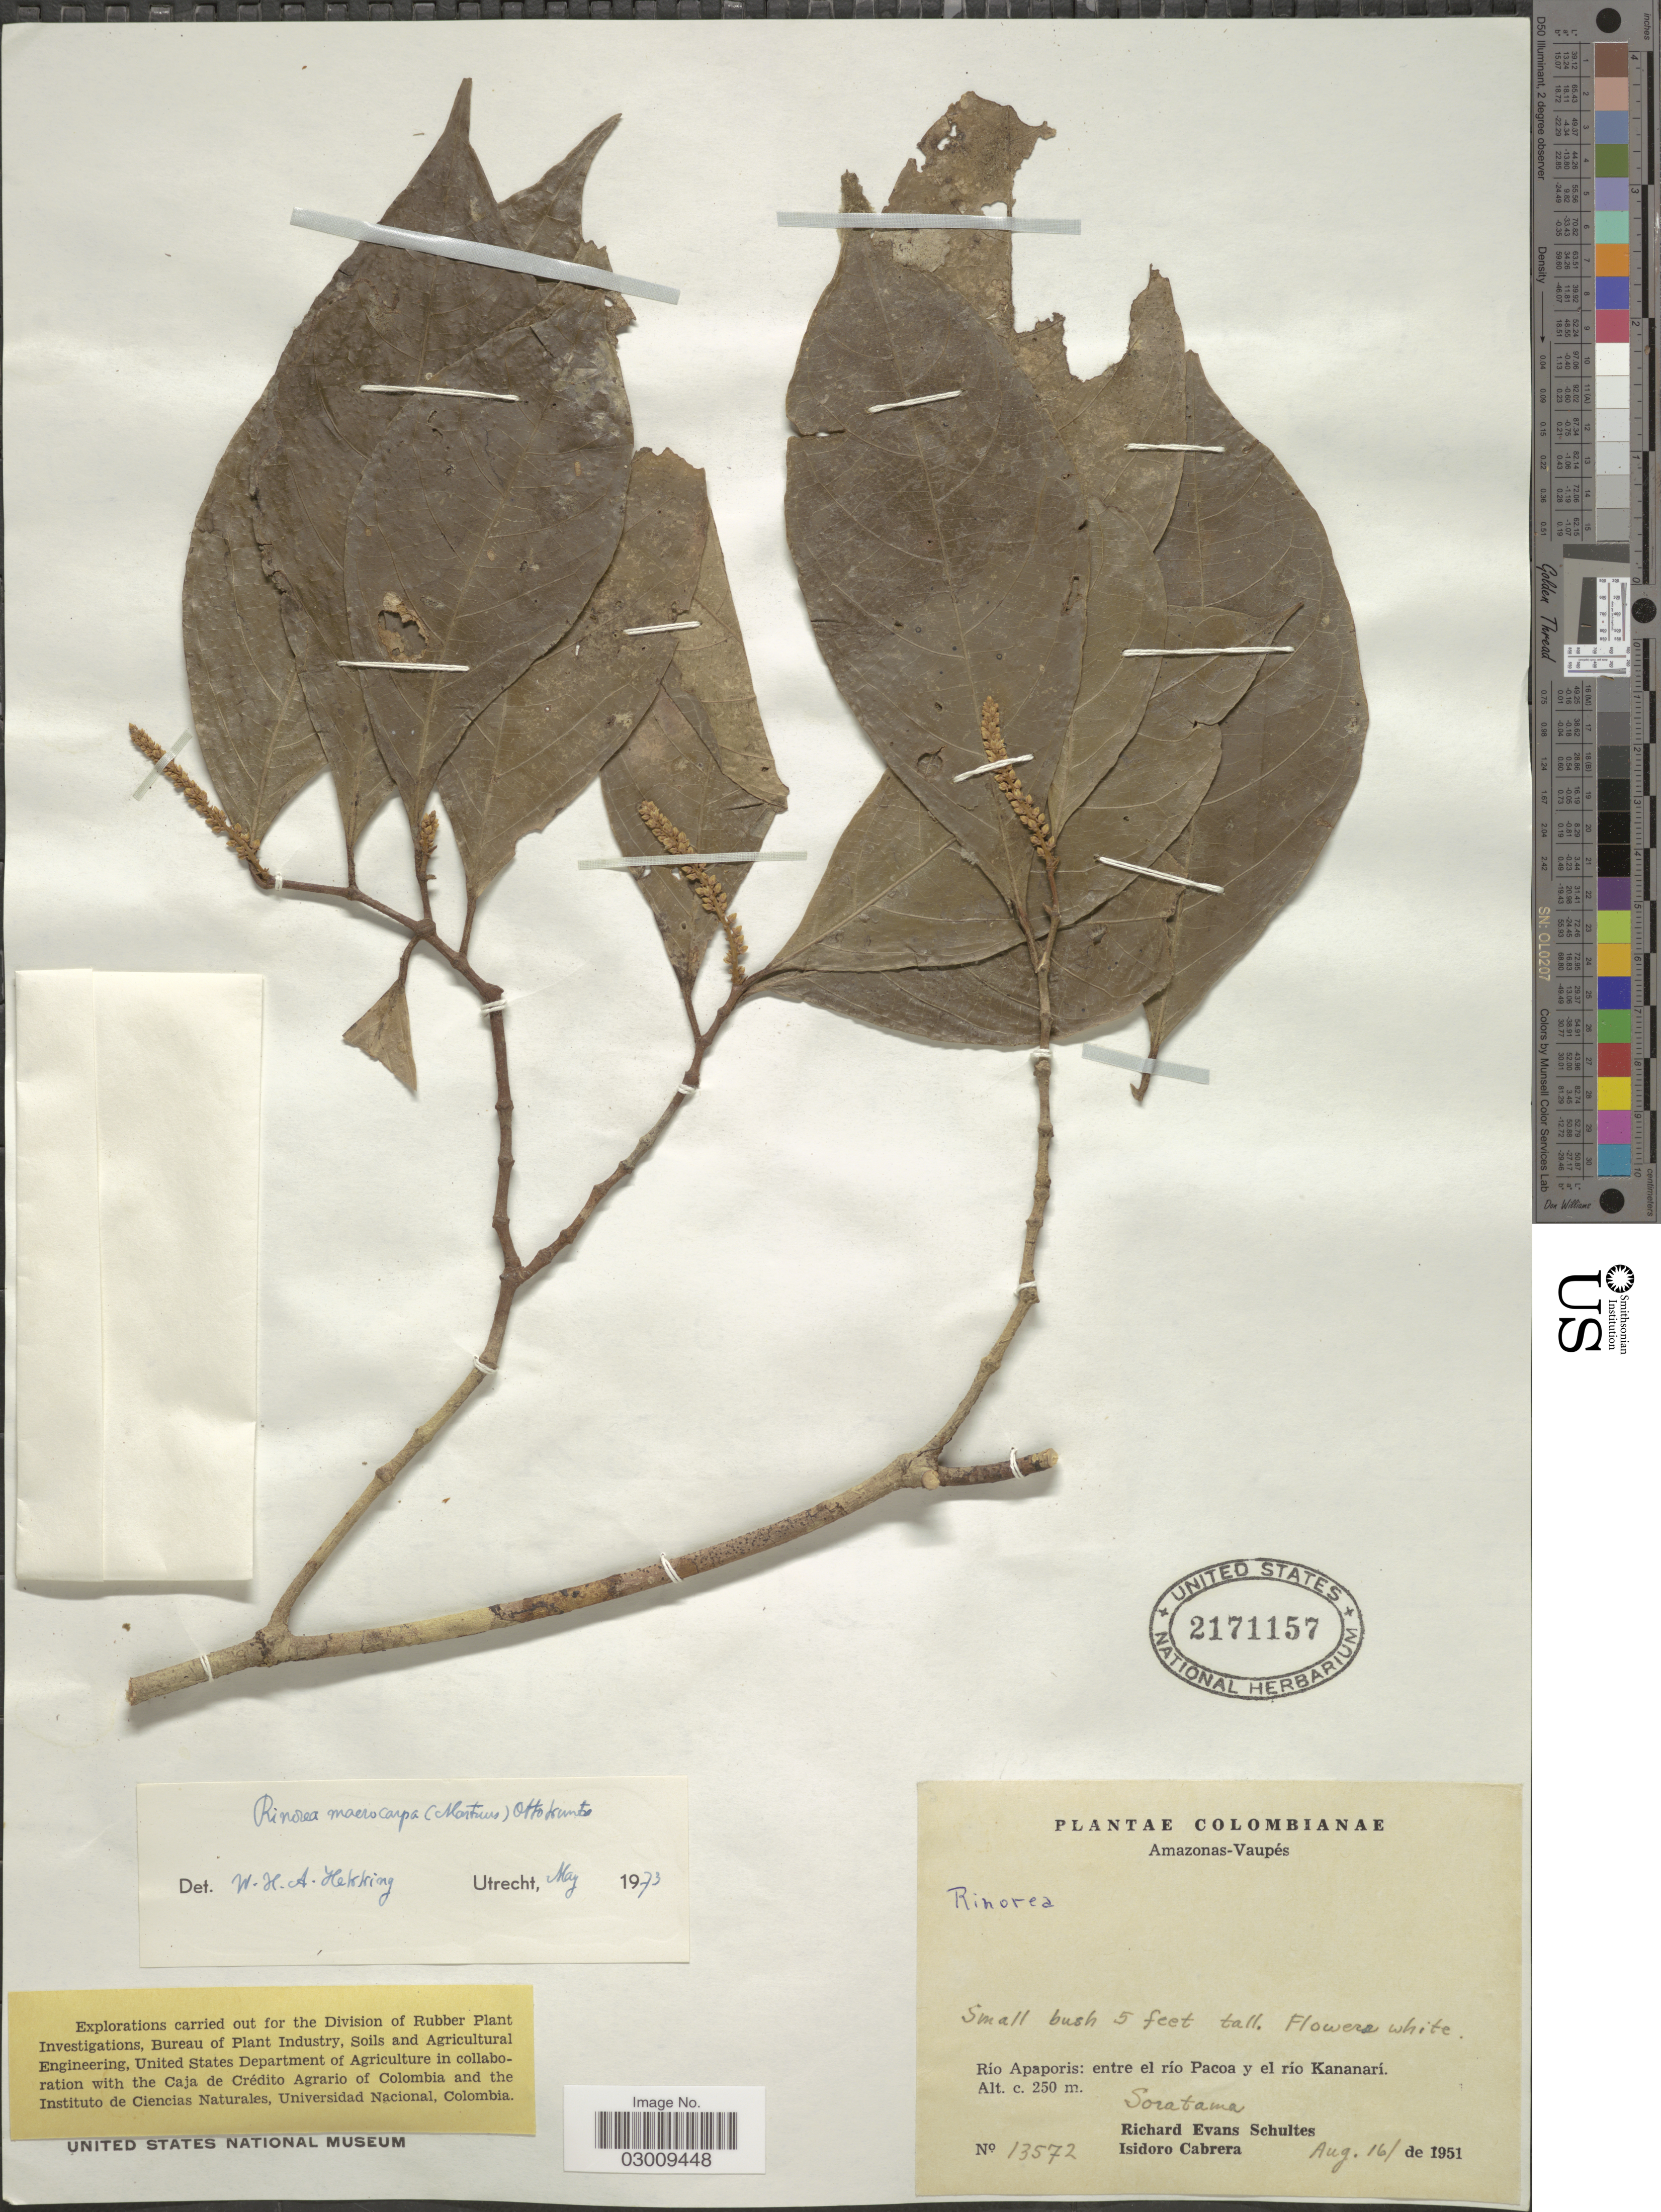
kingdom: Plantae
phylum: Tracheophyta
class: Magnoliopsida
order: Malpighiales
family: Violaceae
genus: Rinorea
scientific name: Rinorea macrocarpa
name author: (Mart. ex Eichler) Kuntze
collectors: R. E. Schultes & I. Cabrera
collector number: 13572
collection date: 1951-08-16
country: Colombia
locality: Amazonas-Vaupés. Río Apaporis: entre el río Pacoa y el río Kananarí. Soratama.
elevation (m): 250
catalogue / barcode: US 2171157